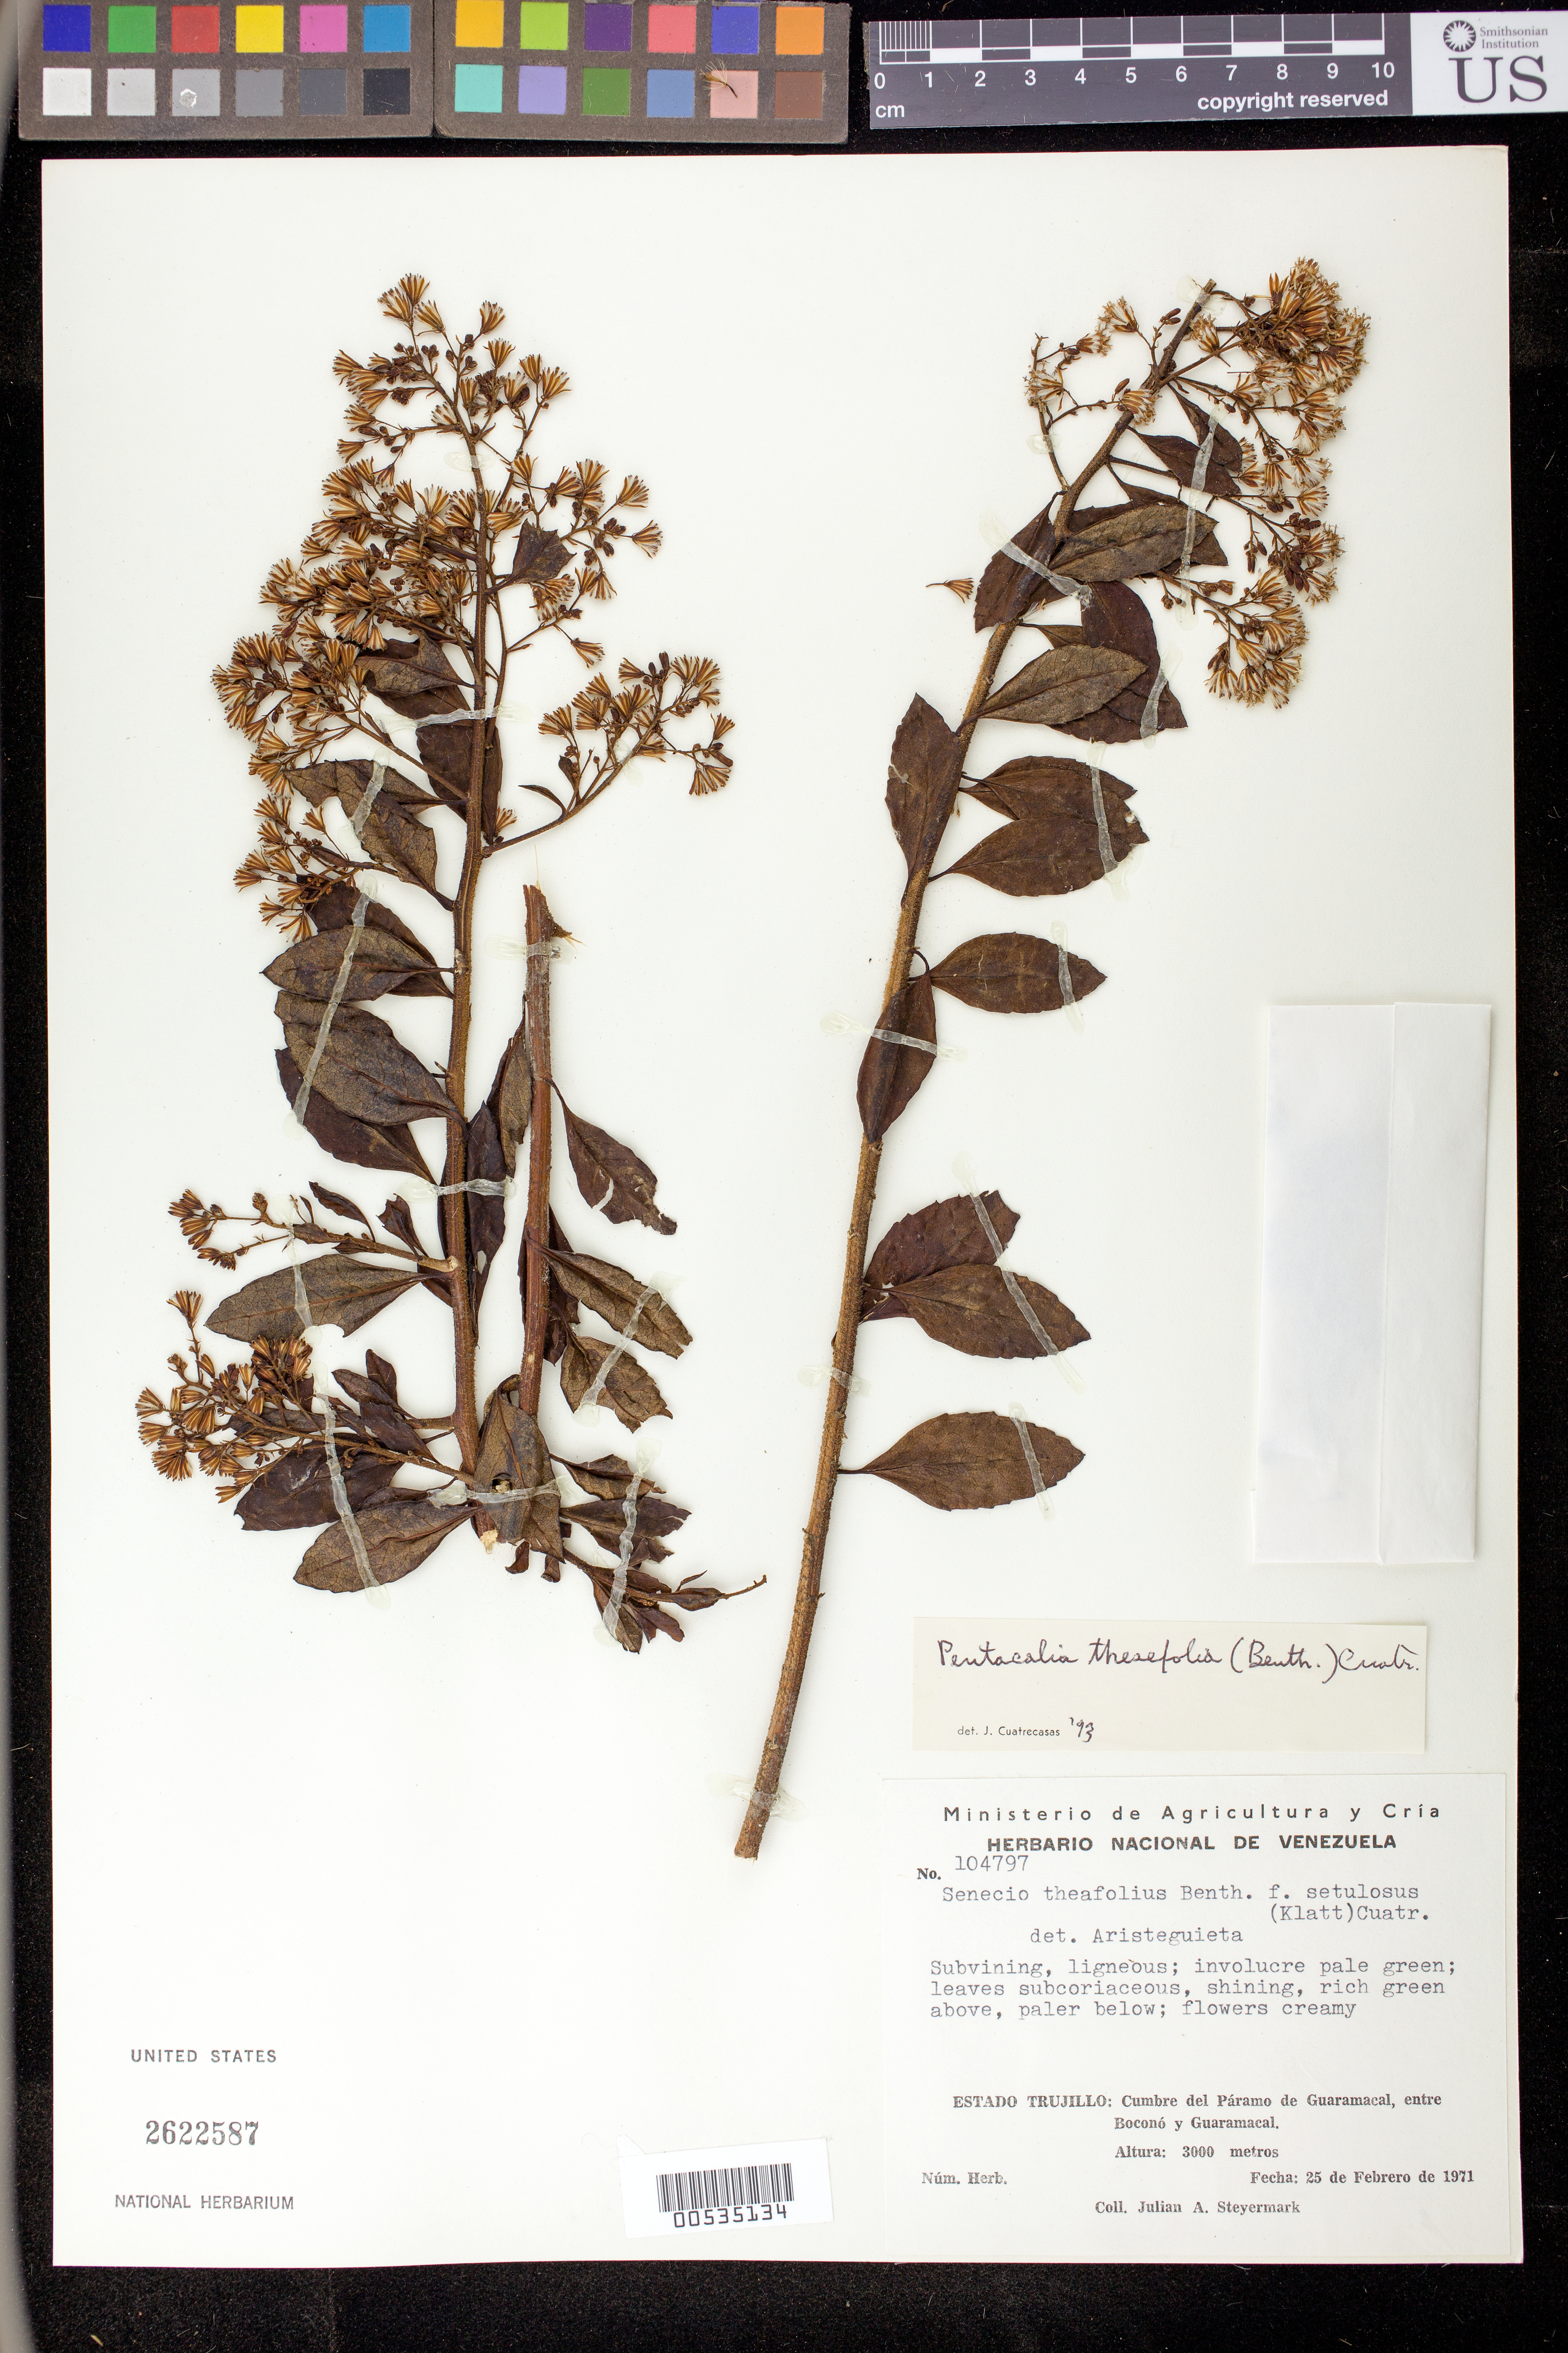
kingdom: Plantae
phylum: Tracheophyta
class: Magnoliopsida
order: Asterales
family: Asteraceae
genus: Pentacalia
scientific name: Pentacalia theifolia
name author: (Benth.) Cuatrec.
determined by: Cuatrecasas, J.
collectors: J. Steyermark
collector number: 104797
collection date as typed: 25 Feb 1971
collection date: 1971-02-25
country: Venezuela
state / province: Trujillo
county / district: Boconó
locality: Cumbre del Páramo de Guaramacal, entre Boconó y Guaramacal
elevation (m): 3000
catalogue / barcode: US 2622587